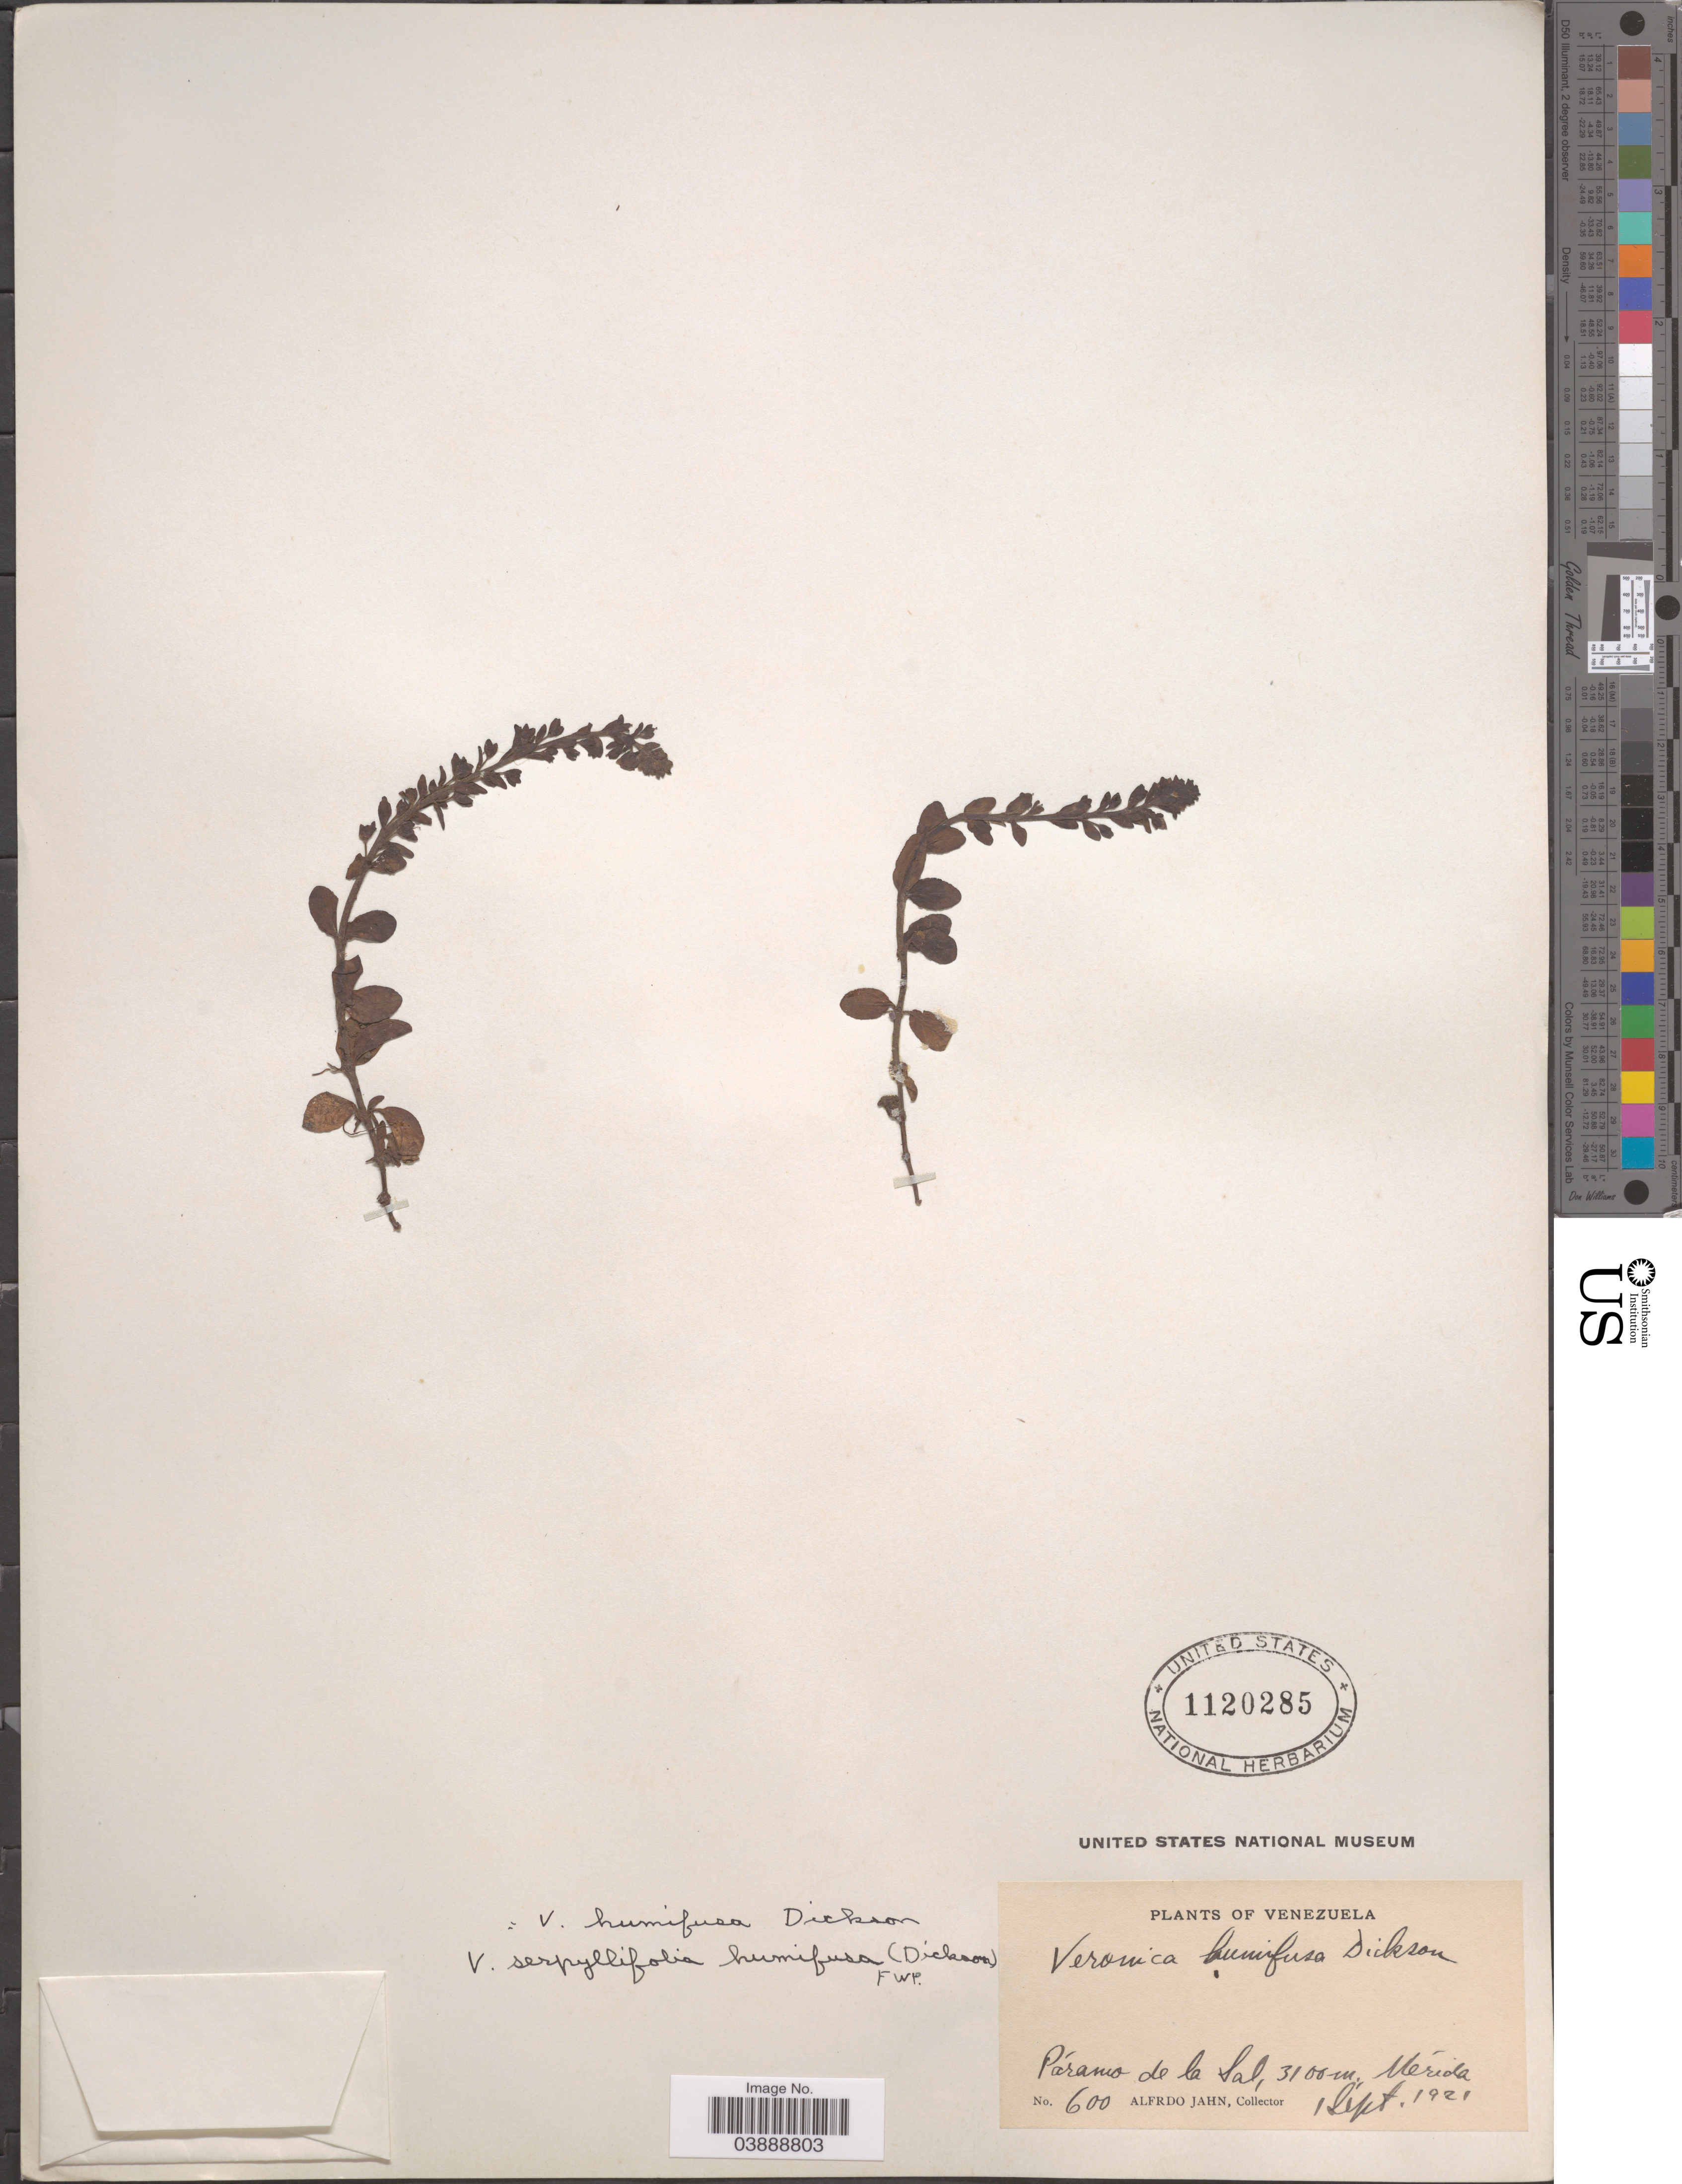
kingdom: Plantae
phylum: Tracheophyta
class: Magnoliopsida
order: Lamiales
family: Plantaginaceae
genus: Veronica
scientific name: Veronica serpyllifolia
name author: L.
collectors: A. Jahn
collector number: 600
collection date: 1921-09-01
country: Venezuela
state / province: Merida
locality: Páramo de la Sal.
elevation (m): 3100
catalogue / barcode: US 1120285